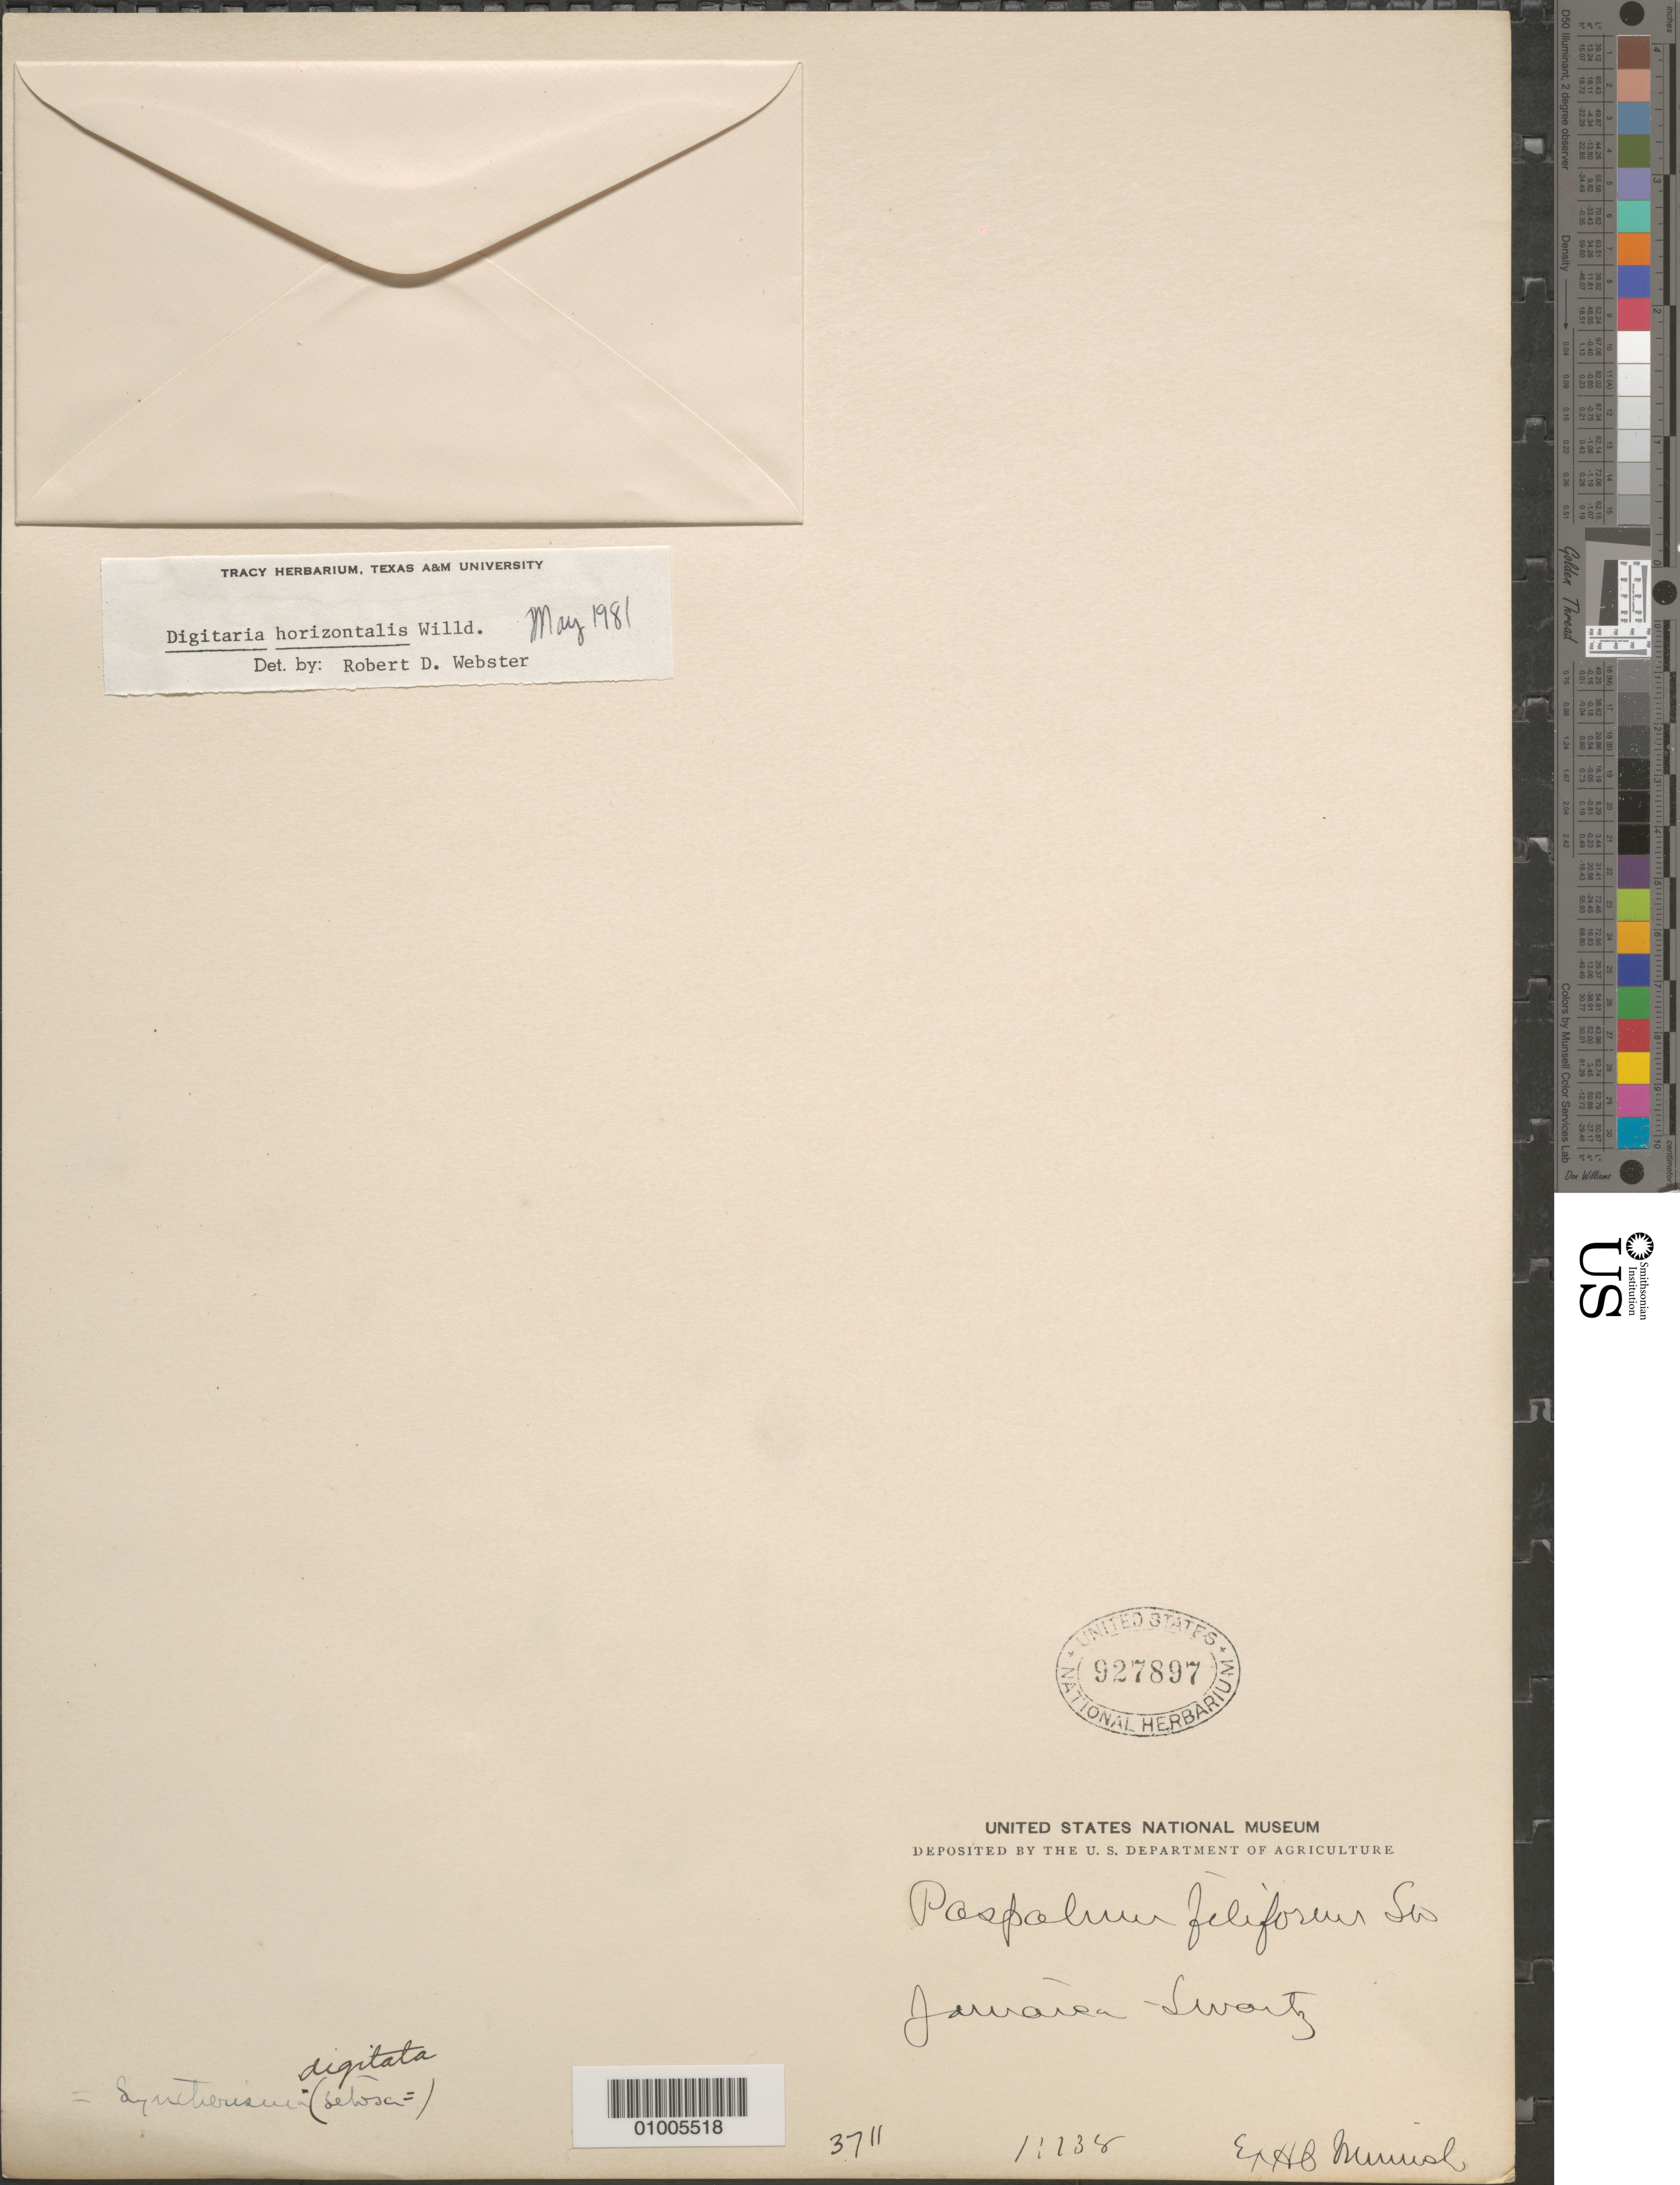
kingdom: Plantae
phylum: Tracheophyta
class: Liliopsida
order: Poales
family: Poaceae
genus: Digitaria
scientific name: Digitaria horizontalis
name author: Willd.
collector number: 3711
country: Jamaica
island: Jamaica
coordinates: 0 N, 0 E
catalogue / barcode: US 927897